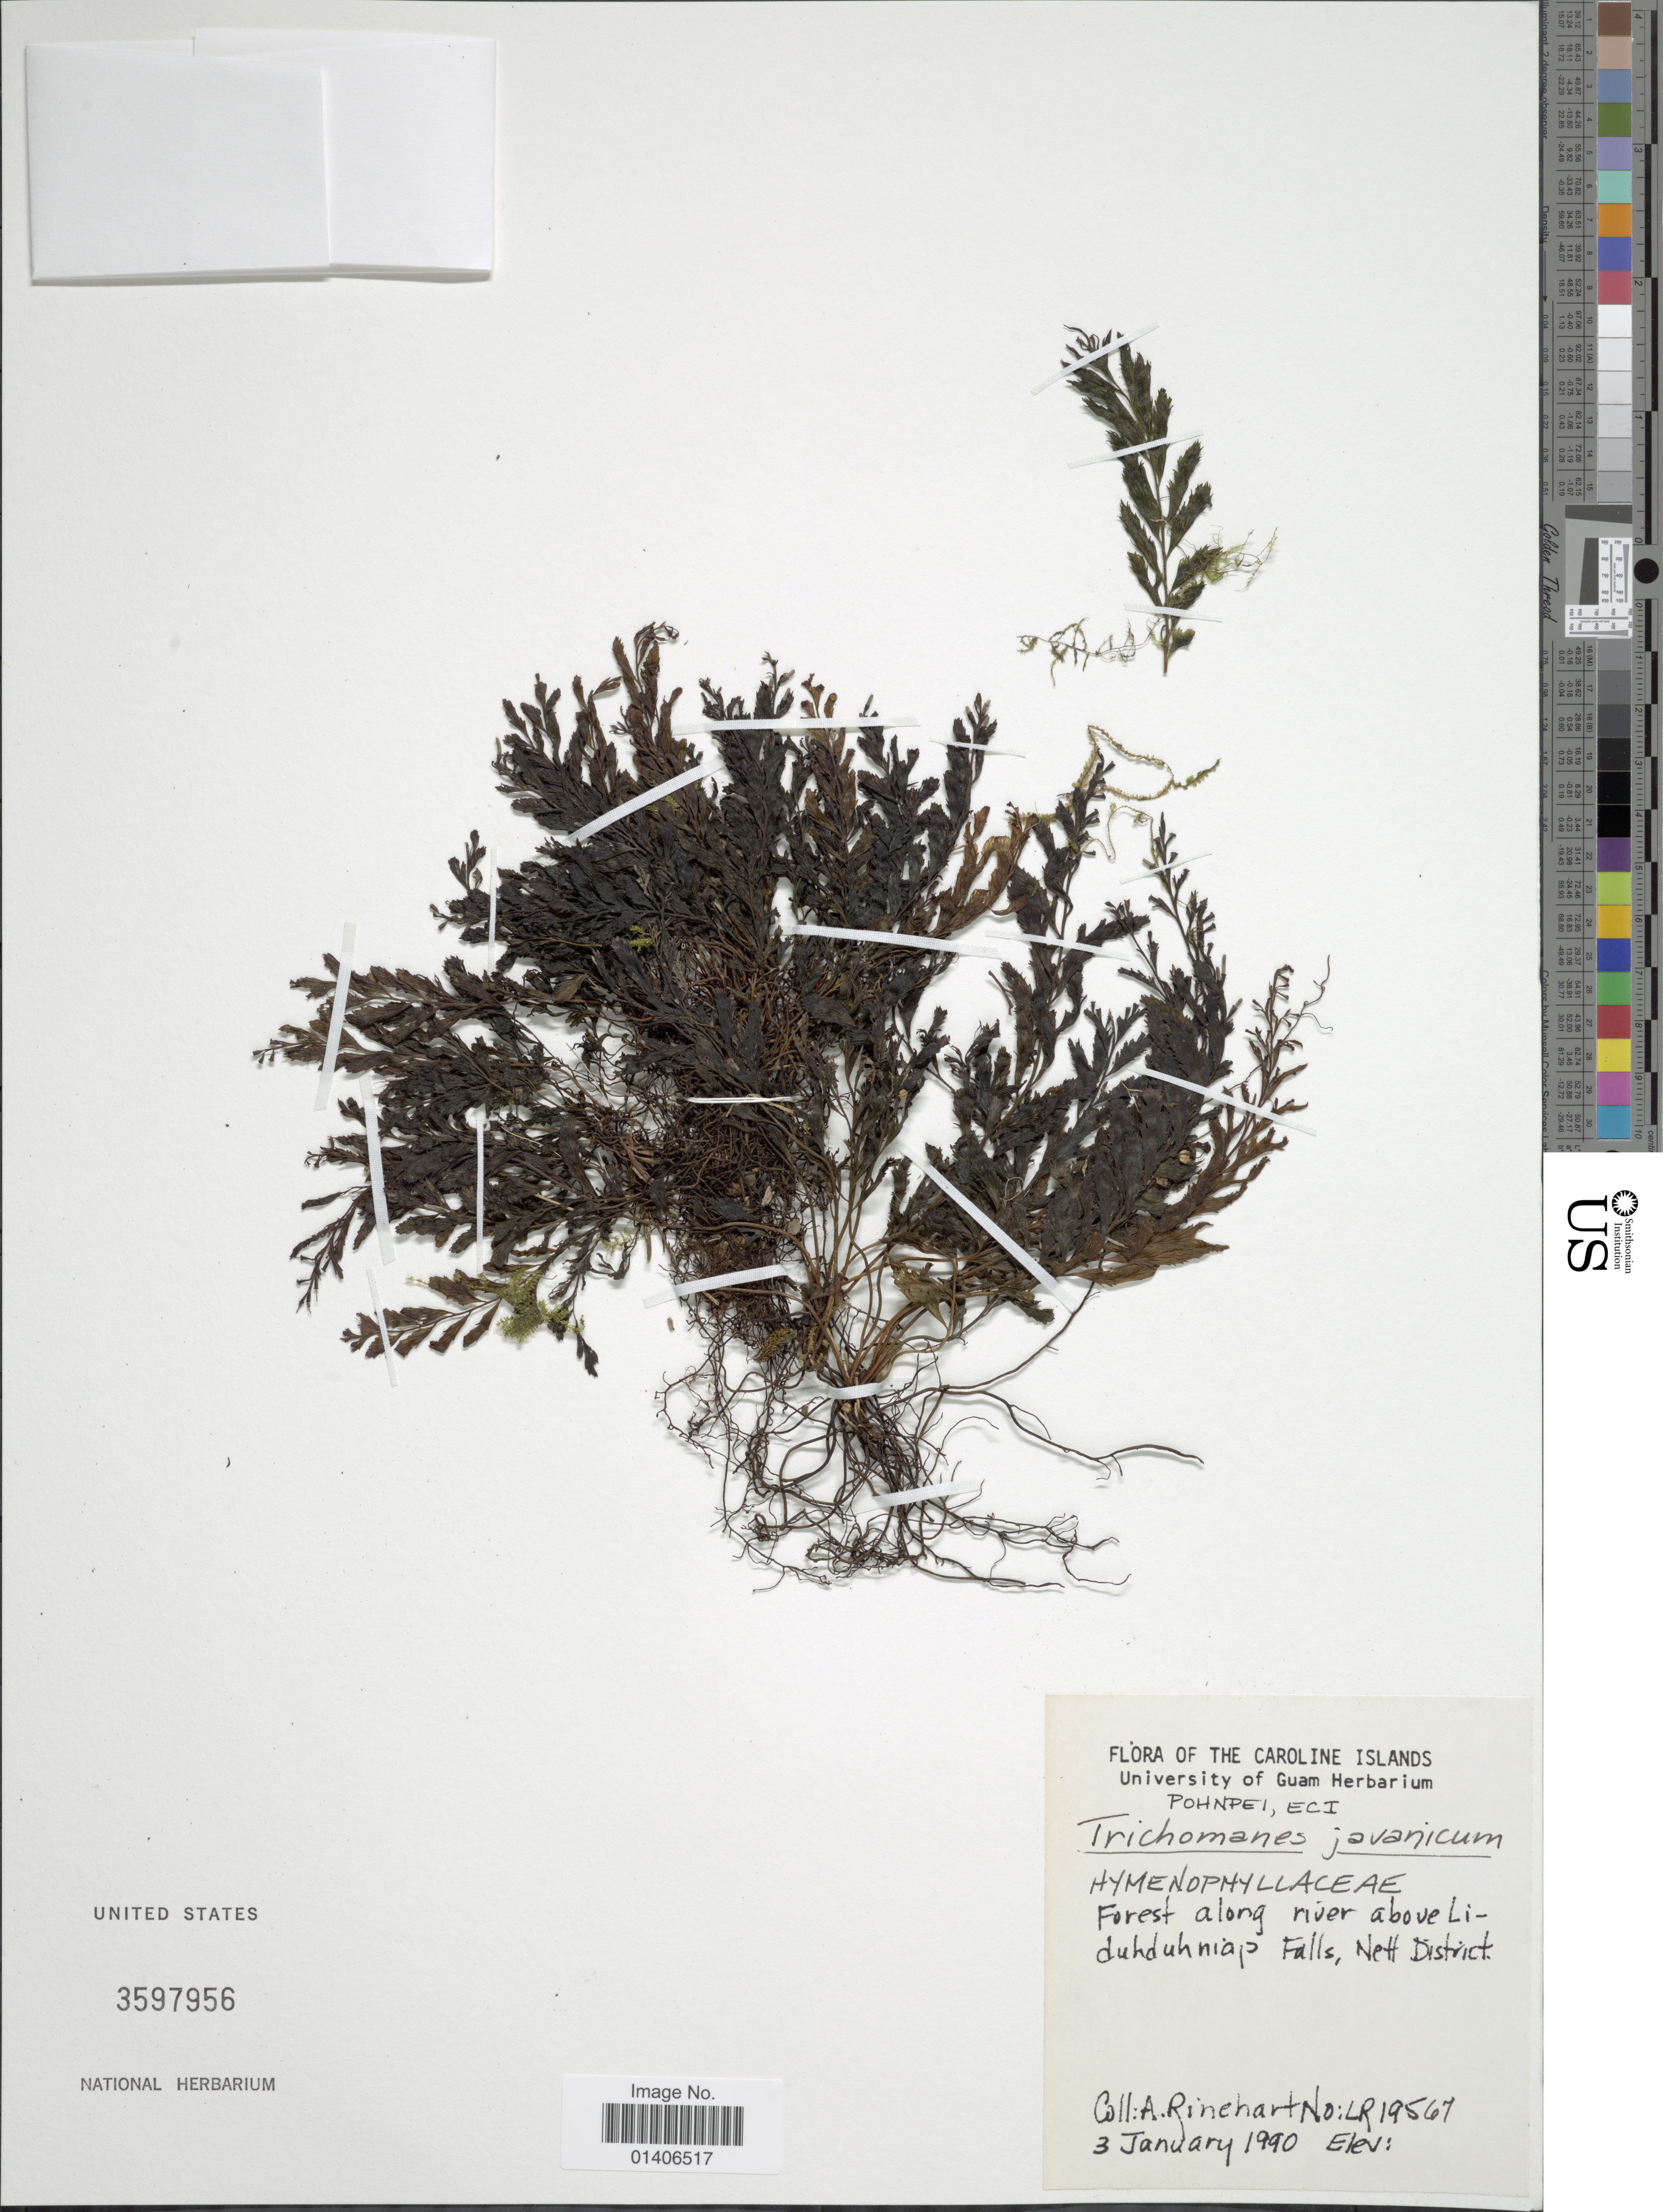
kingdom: Plantae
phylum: Tracheophyta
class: Polypodiopsida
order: Hymenophyllales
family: Hymenophyllaceae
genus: Cephalomanes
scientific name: Cephalomanes atrovirens subsp. boryanum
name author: (Kunze) K. Iwats.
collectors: A. Rinehart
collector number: LR 19567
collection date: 1990-01-03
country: Micronesia, Federated States of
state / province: Pohnpei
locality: The Caroline Islands, ECI, forest along river above Liduhduniap Falls, Nett District [interpreted]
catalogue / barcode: US 3597956